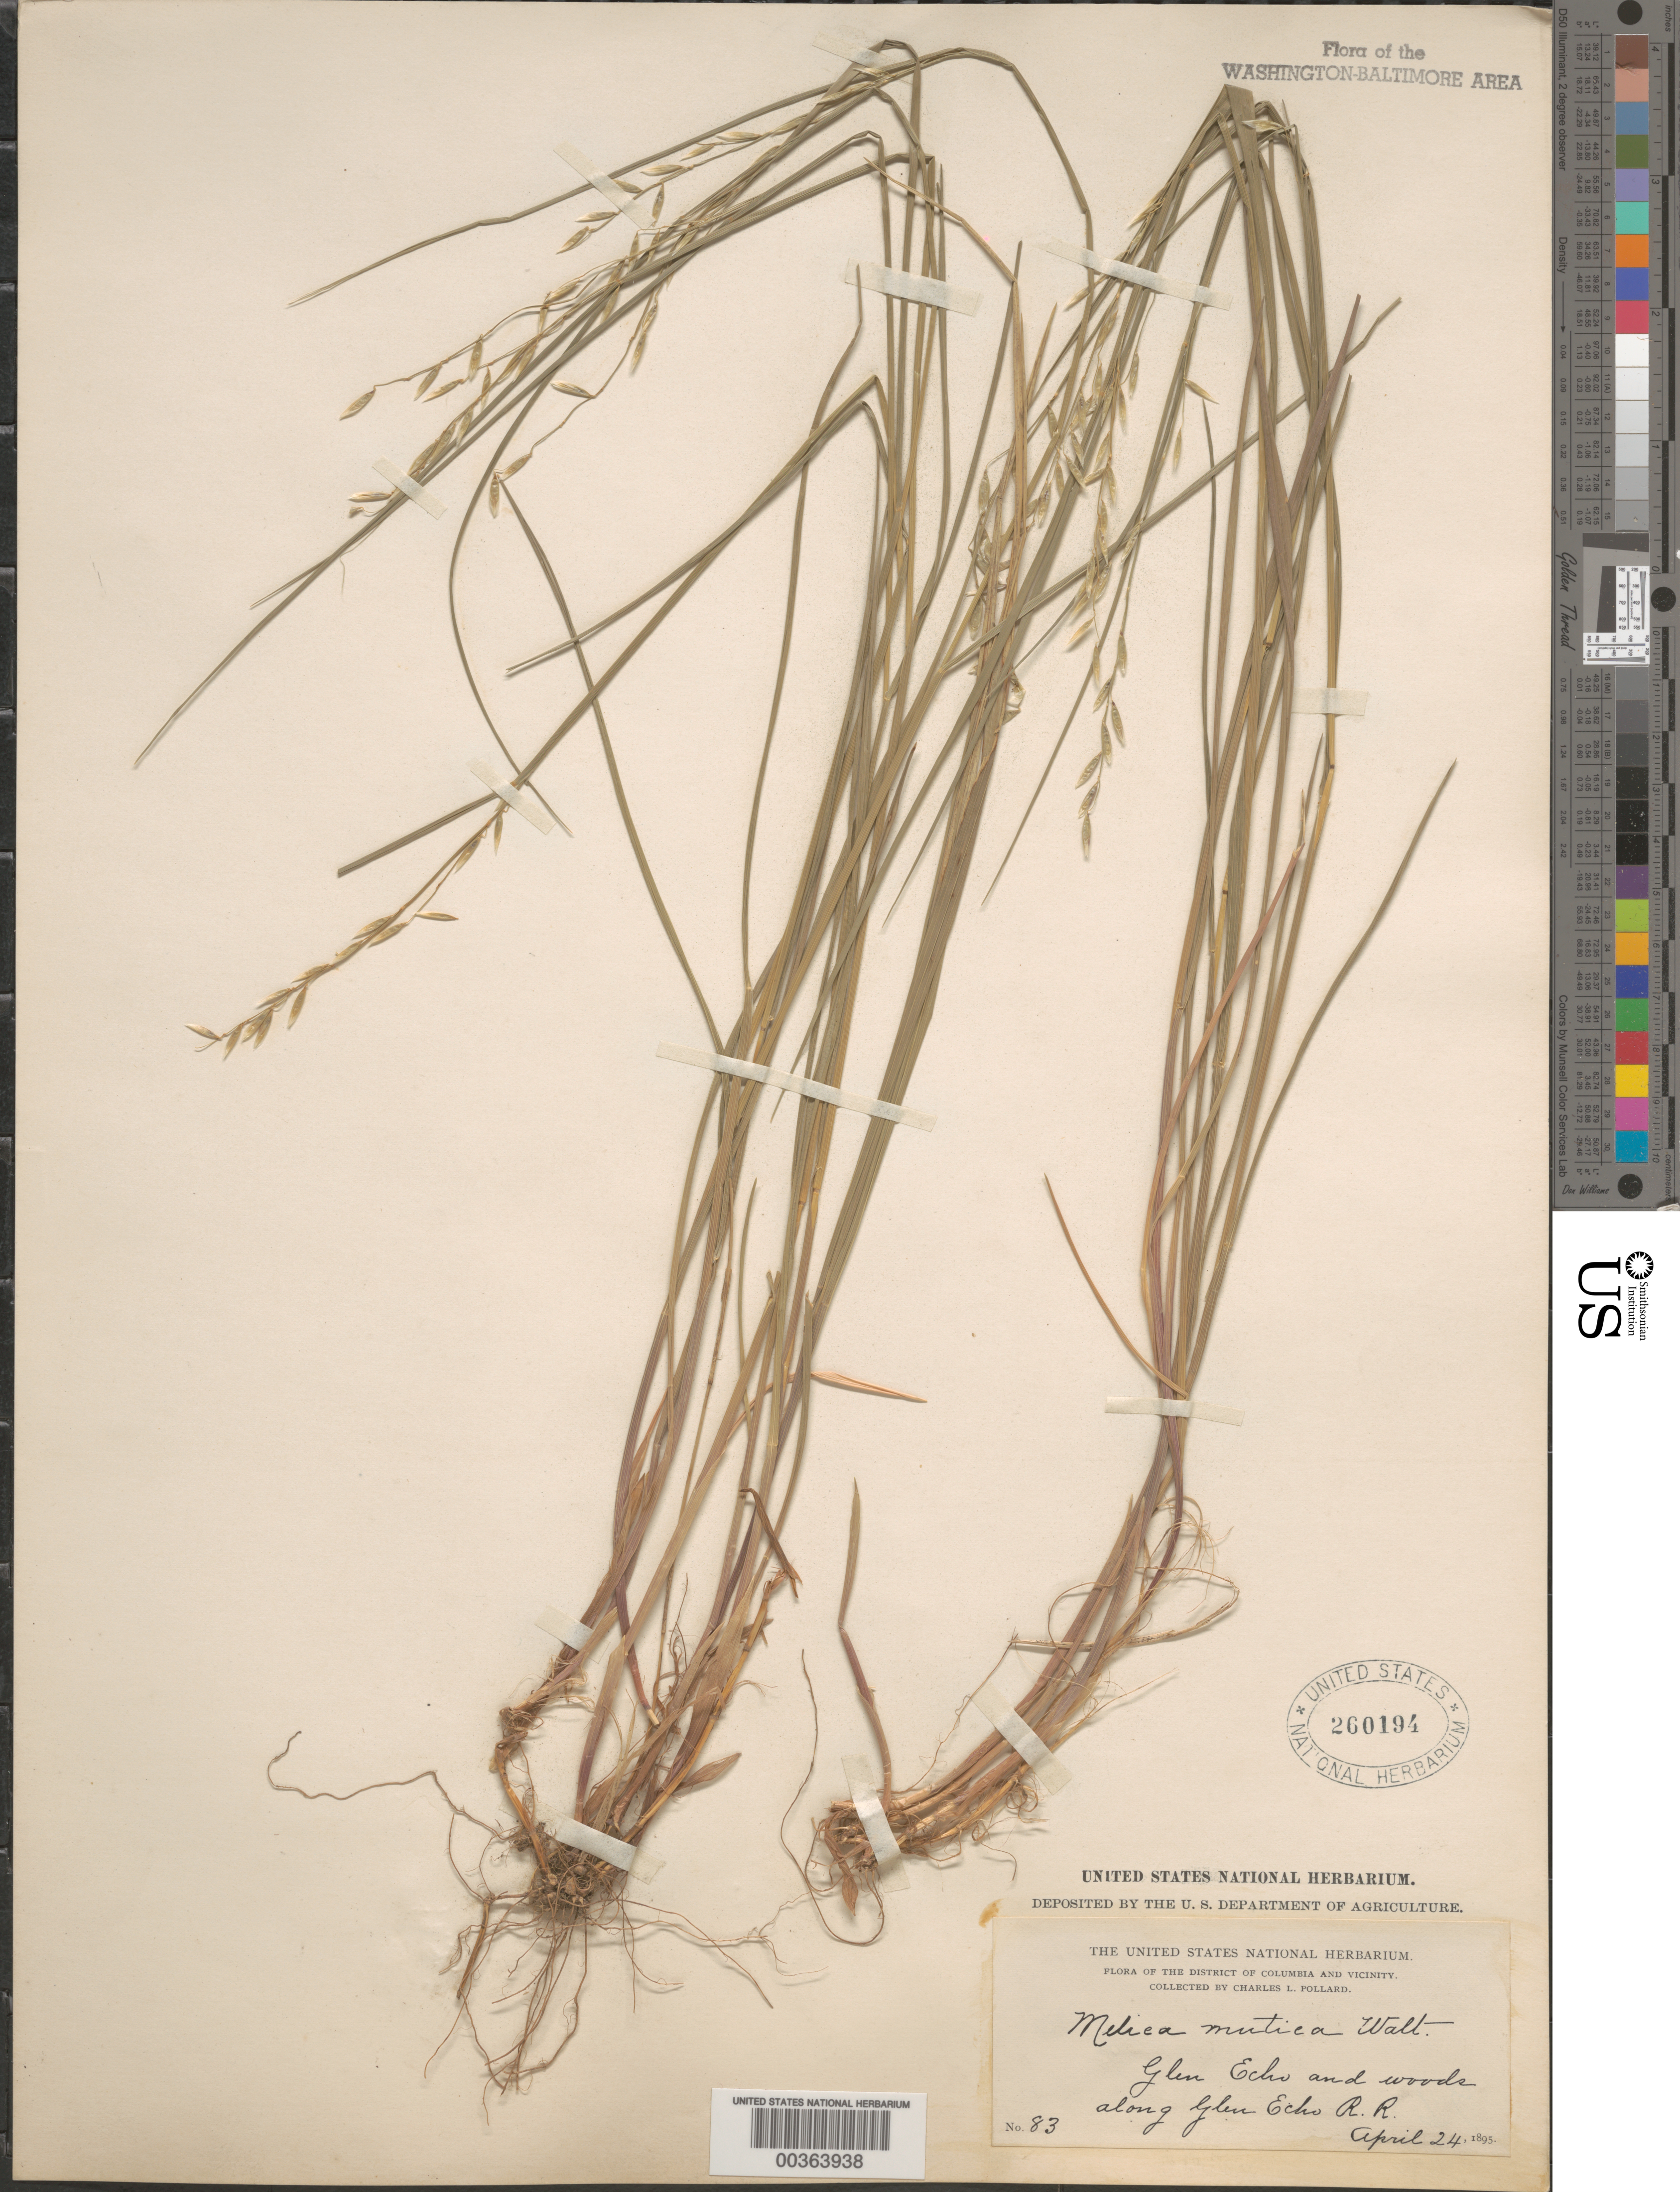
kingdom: Plantae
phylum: Tracheophyta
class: Liliopsida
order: Poales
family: Poaceae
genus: Melica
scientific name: Melica mutica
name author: Walter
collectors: C. L. Pollard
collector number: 83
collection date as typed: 24 Apr 1895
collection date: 1895-04-24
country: United States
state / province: Maryland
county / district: Montgomery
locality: Glen Echo C. & O. Canal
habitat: Along railroad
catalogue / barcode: US 260194